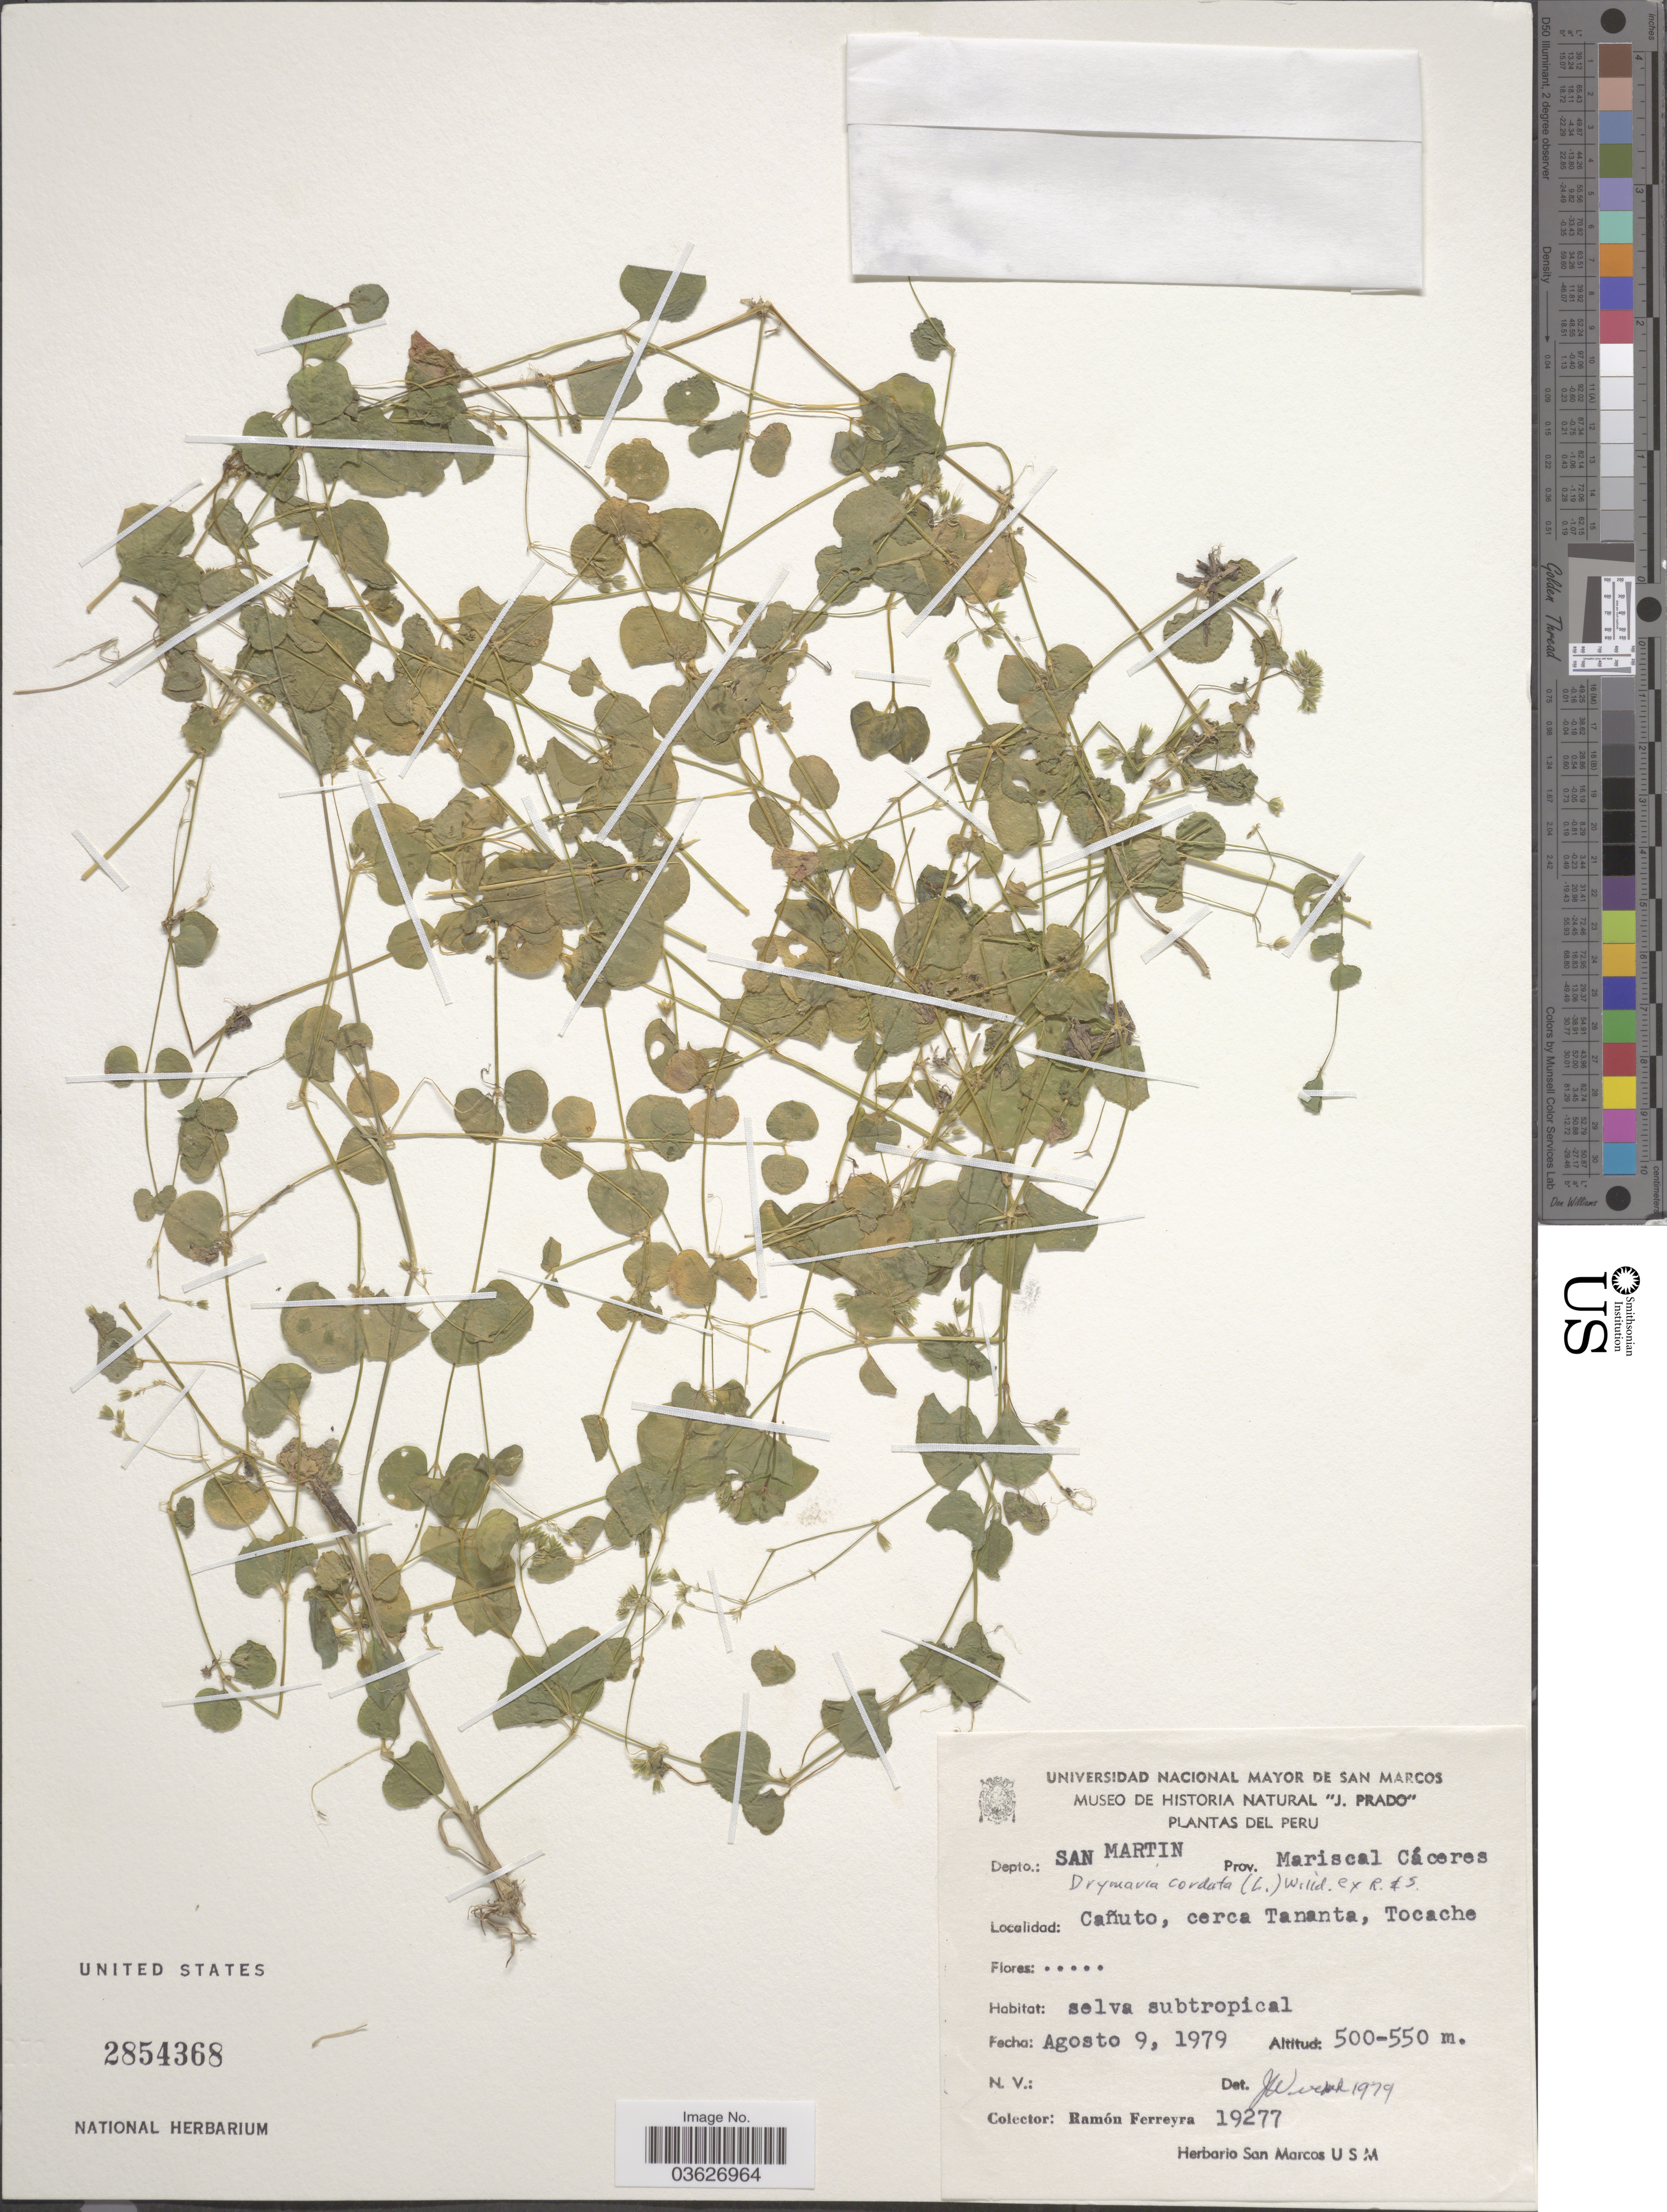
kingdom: Plantae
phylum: Tracheophyta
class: Magnoliopsida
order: Caryophyllales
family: Caryophyllaceae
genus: Drymaria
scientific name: Drymaria cordata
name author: (L.) Willd. ex Schult.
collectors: R. A. Ferreyra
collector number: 19277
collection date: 1979-08-09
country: Peru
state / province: San Martín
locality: Depto.: San Martin. Prov. Mariscal Cáceres. Cañuto, cerca Tananta, Tocache.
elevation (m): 500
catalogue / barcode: US 2854368